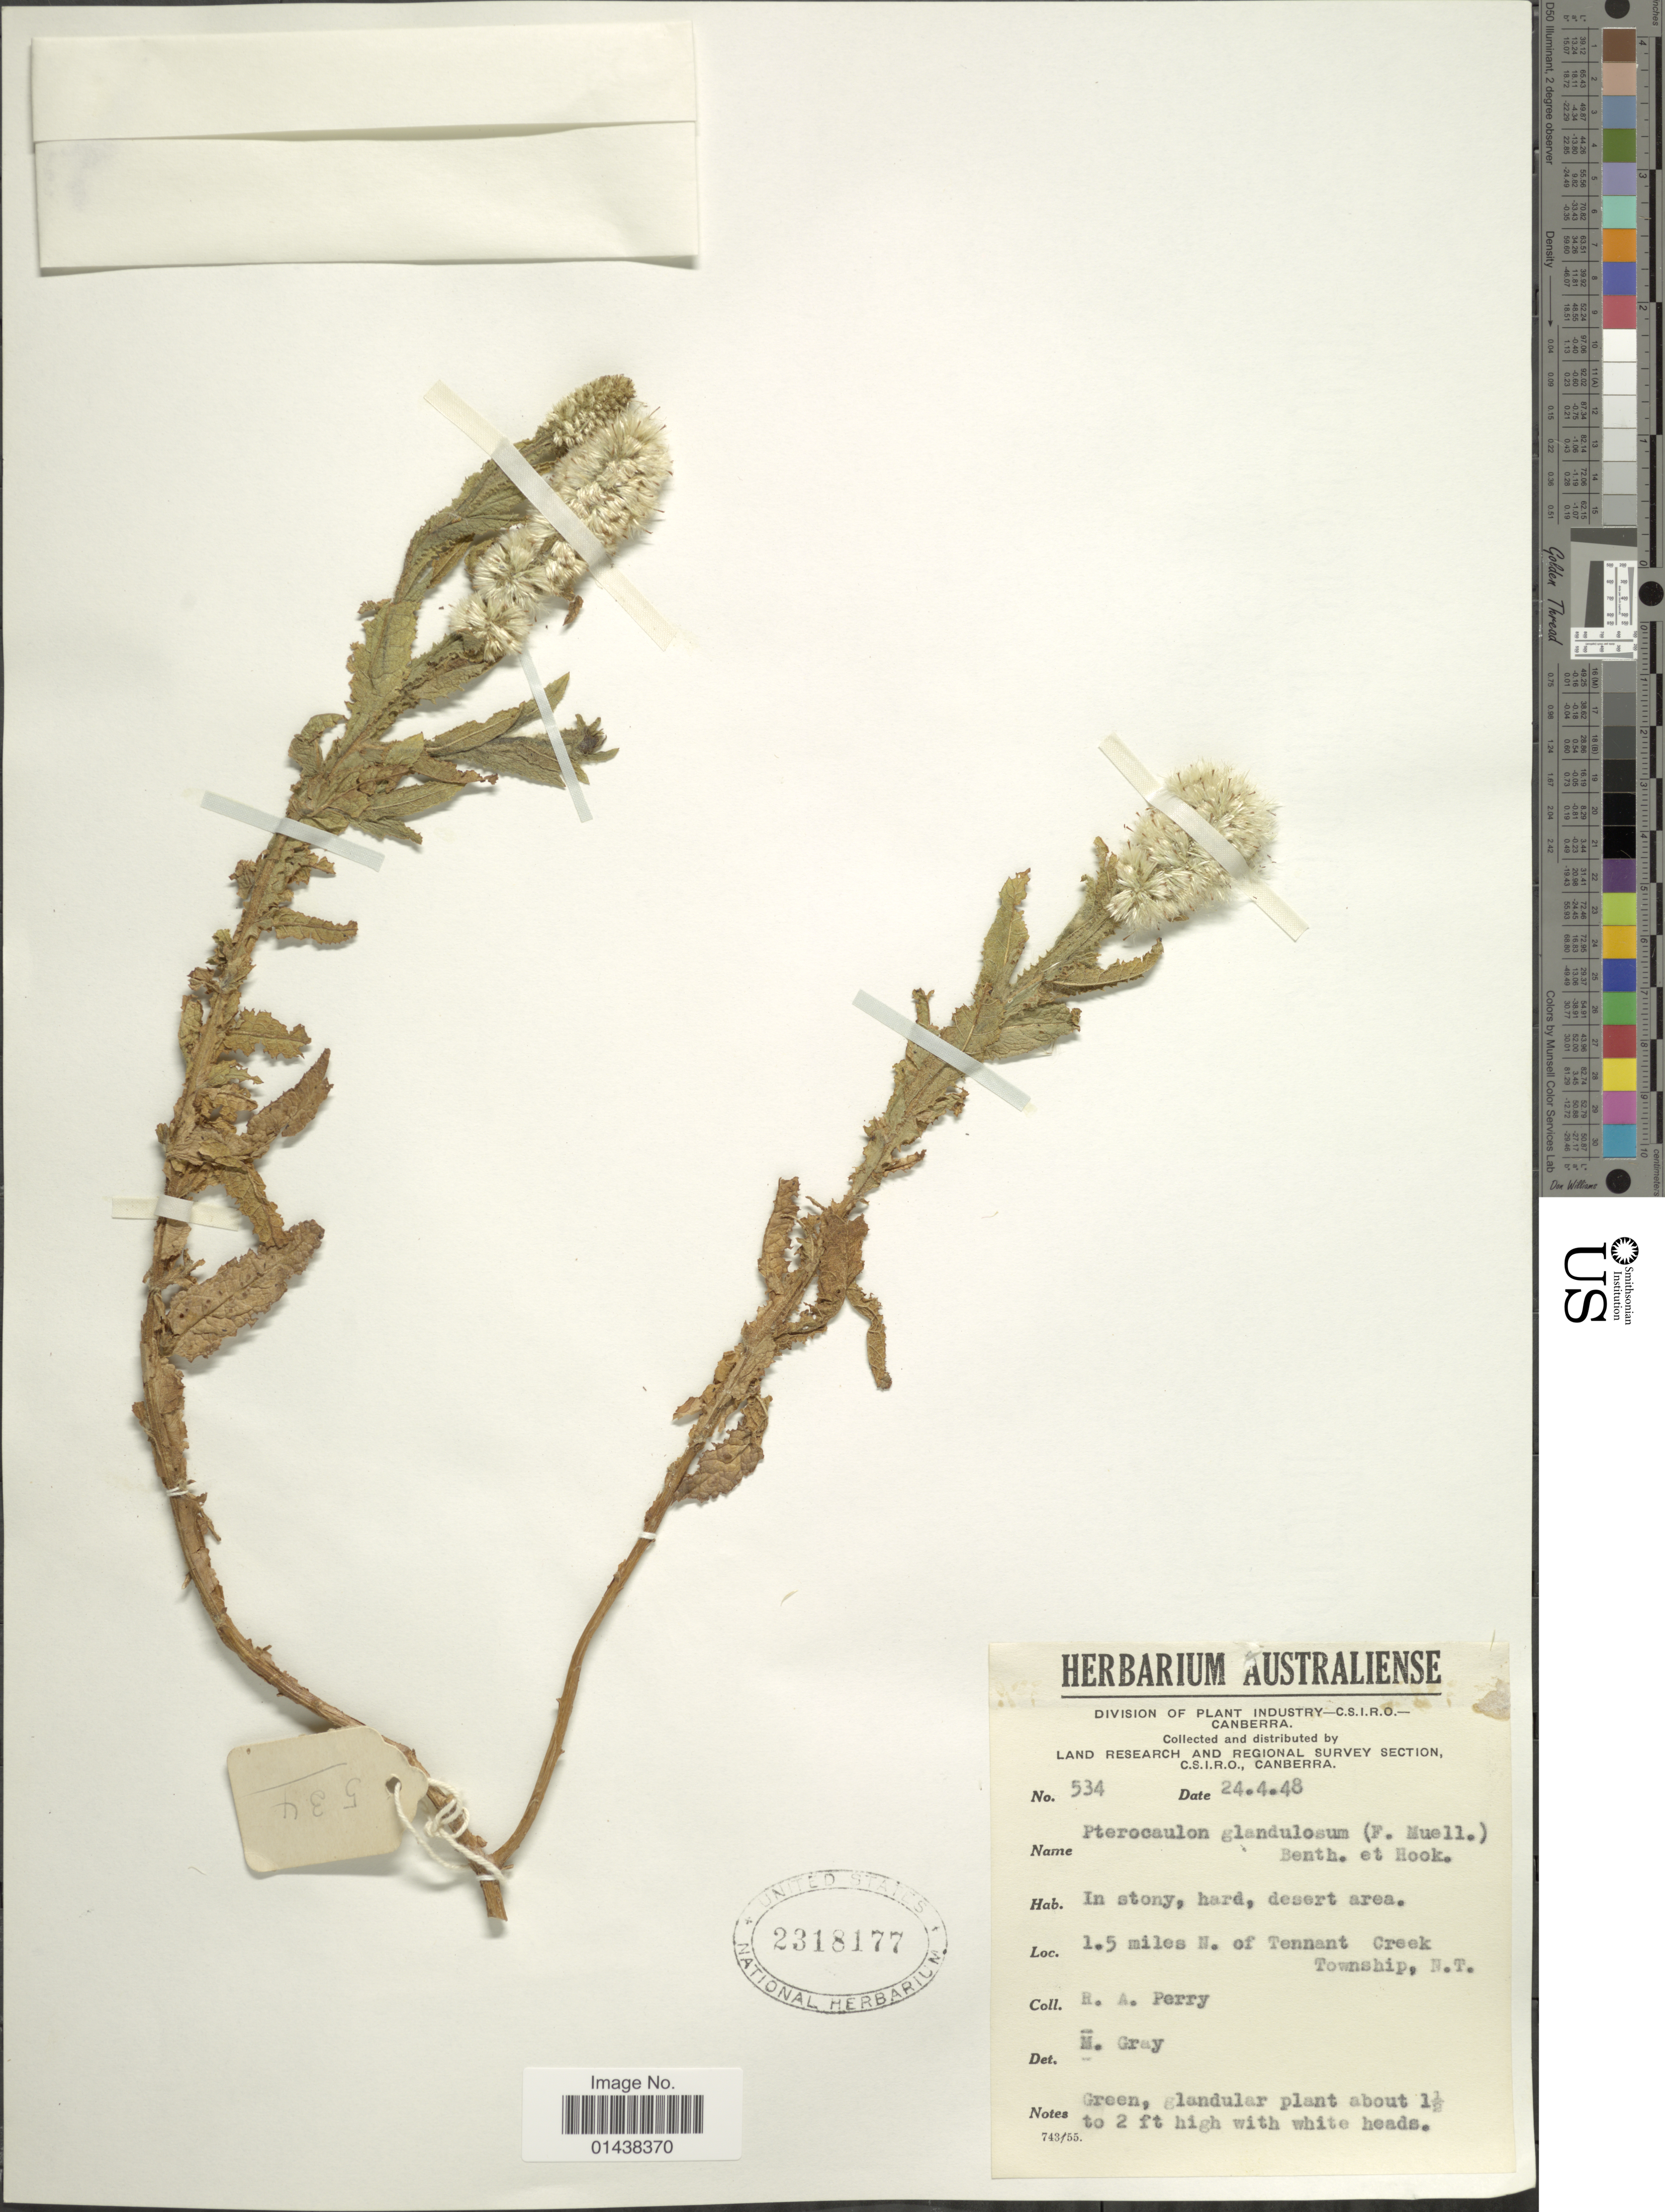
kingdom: Plantae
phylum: Tracheophyta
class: Magnoliopsida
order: Asterales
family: Asteraceae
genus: Pterocaulon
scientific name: Pterocaulon glandulosum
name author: (F. Muell. ex Benth.) Benth. & Hook. f. ex F. Muell.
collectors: Perry, R. A.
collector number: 534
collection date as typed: Transcribed d/m/y: 24/4/48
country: Australia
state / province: Northern Territory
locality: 1.5 miles N. of Tennant Creek, Township, N.T.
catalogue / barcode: US 2318177